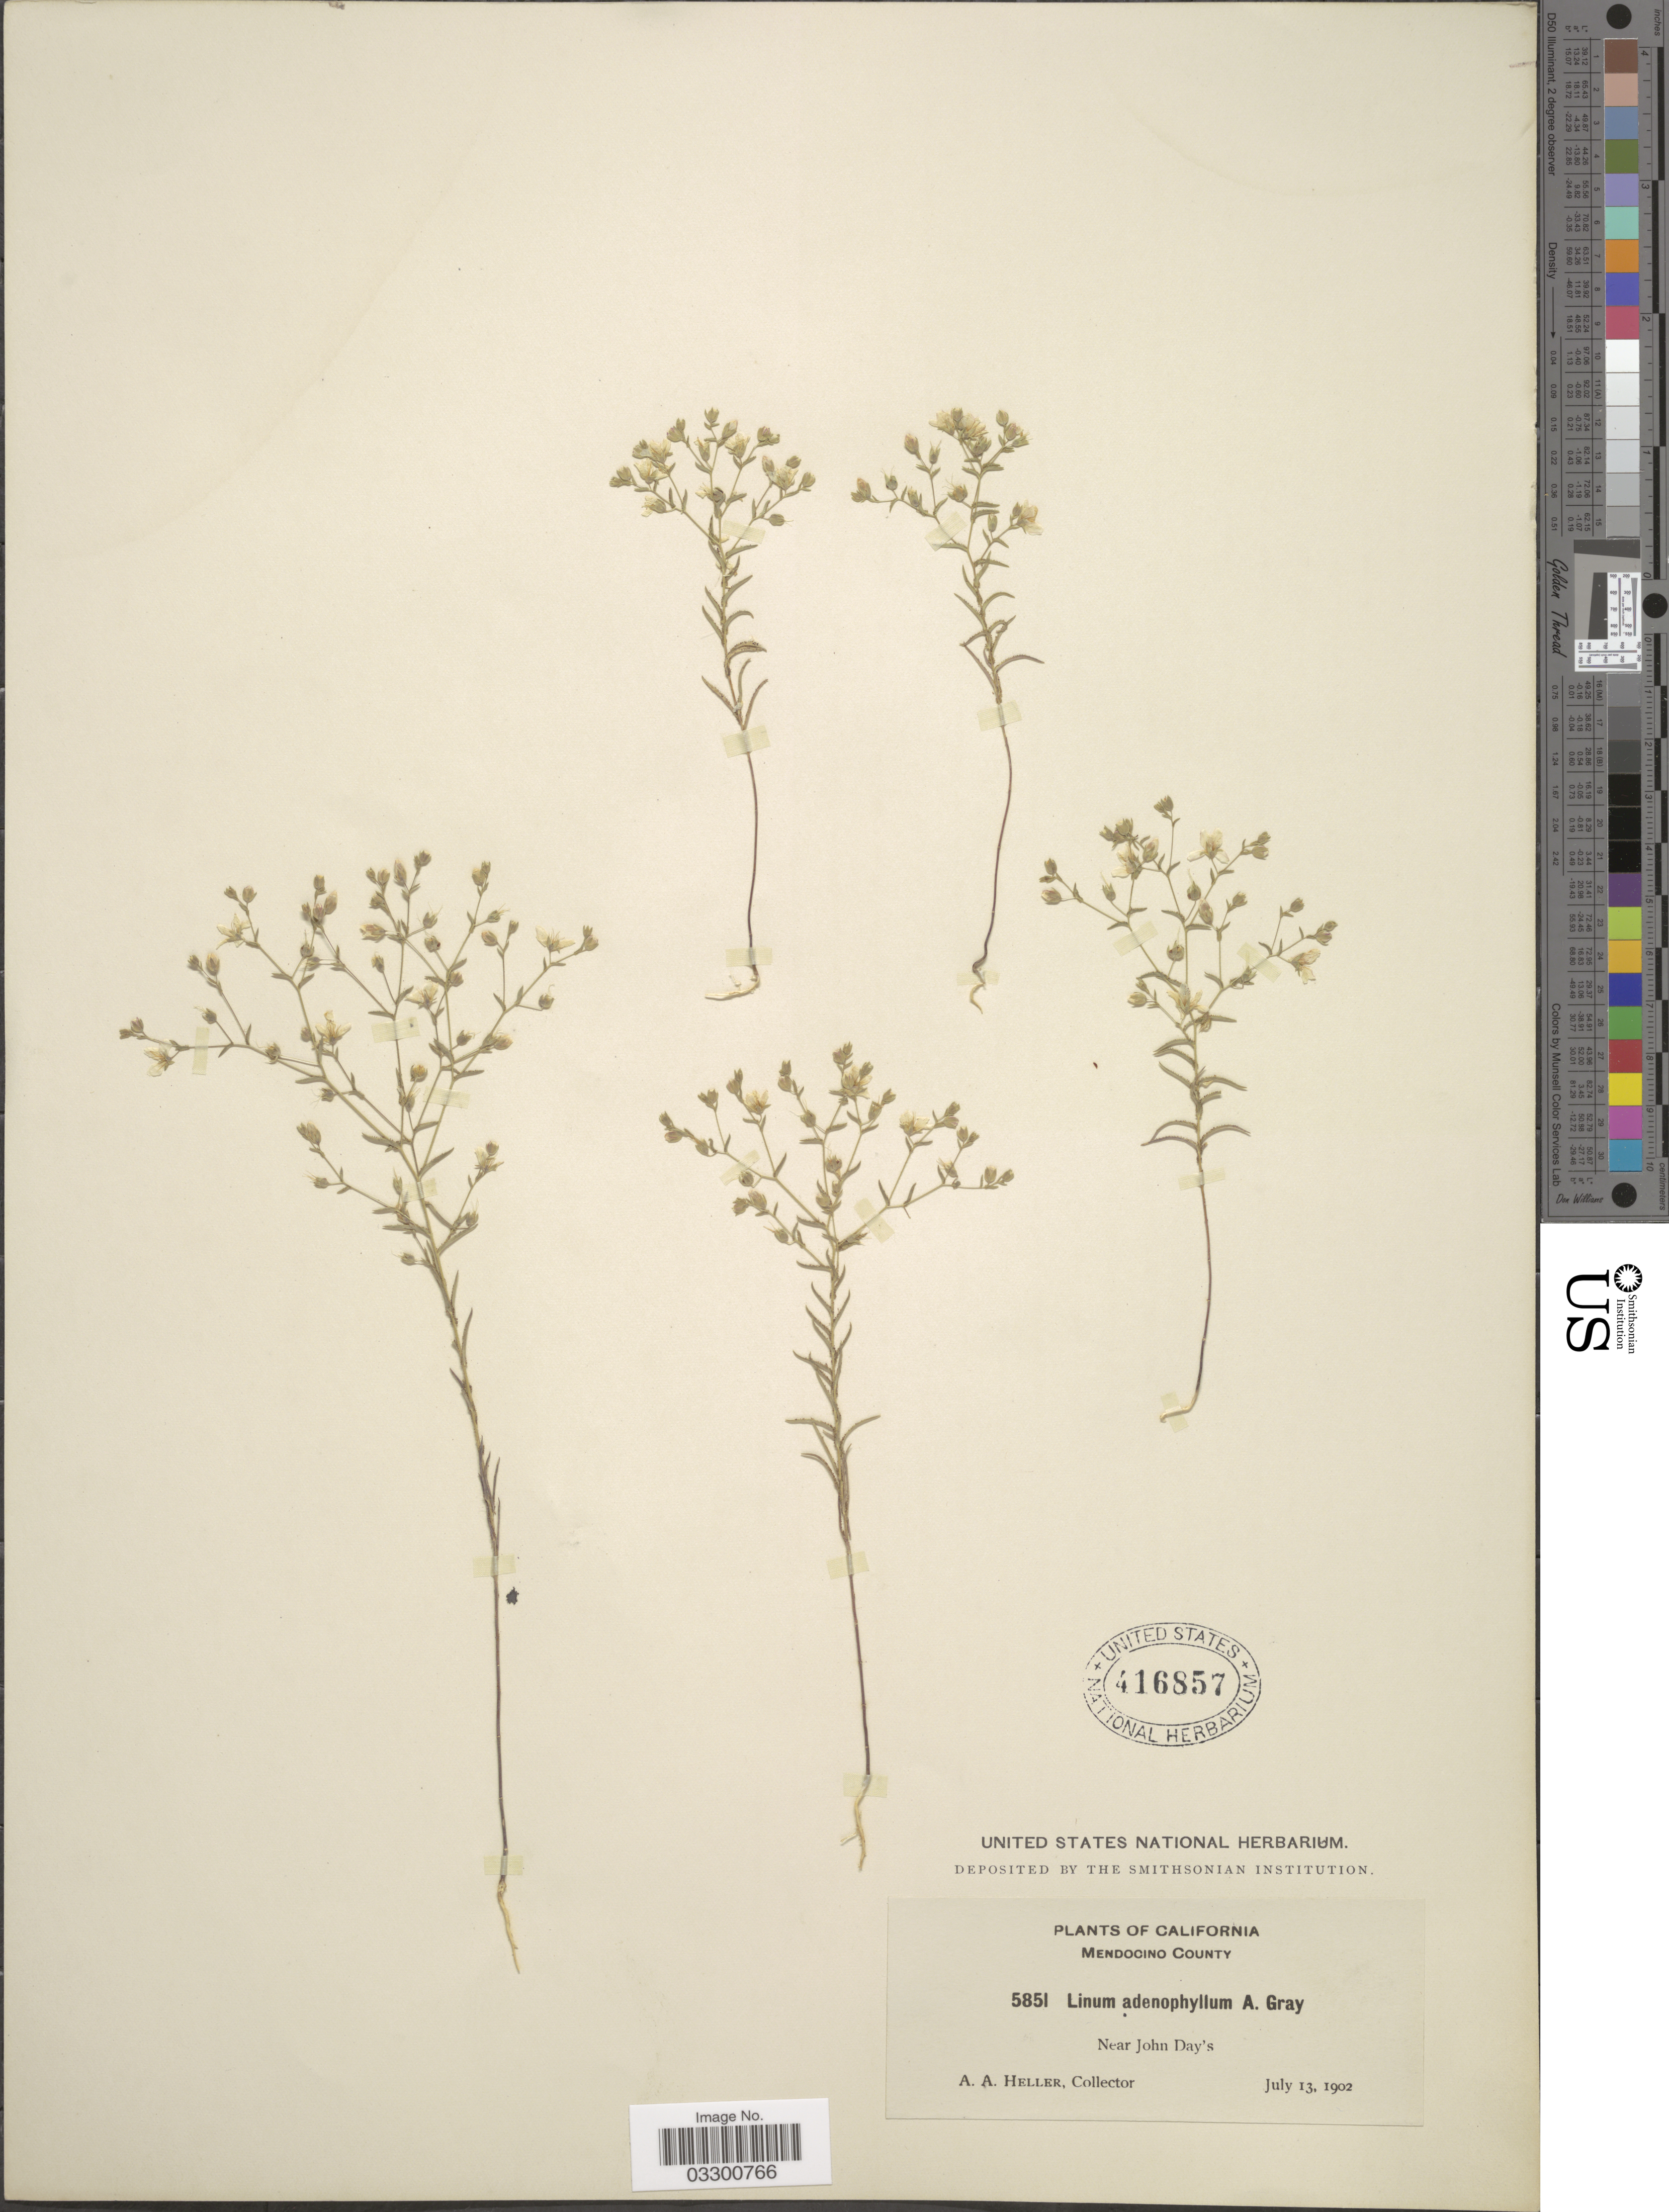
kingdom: Plantae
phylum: Tracheophyta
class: Magnoliopsida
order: Malpighiales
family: Linaceae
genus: Hesperolinon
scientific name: Hesperolinon adenophyllum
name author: (A. Gray) Small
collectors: A. A. Heller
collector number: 5851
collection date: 1902-07-13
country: United States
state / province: California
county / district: Mendocino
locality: Mendocino County, Near John Day's.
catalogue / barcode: US 416857